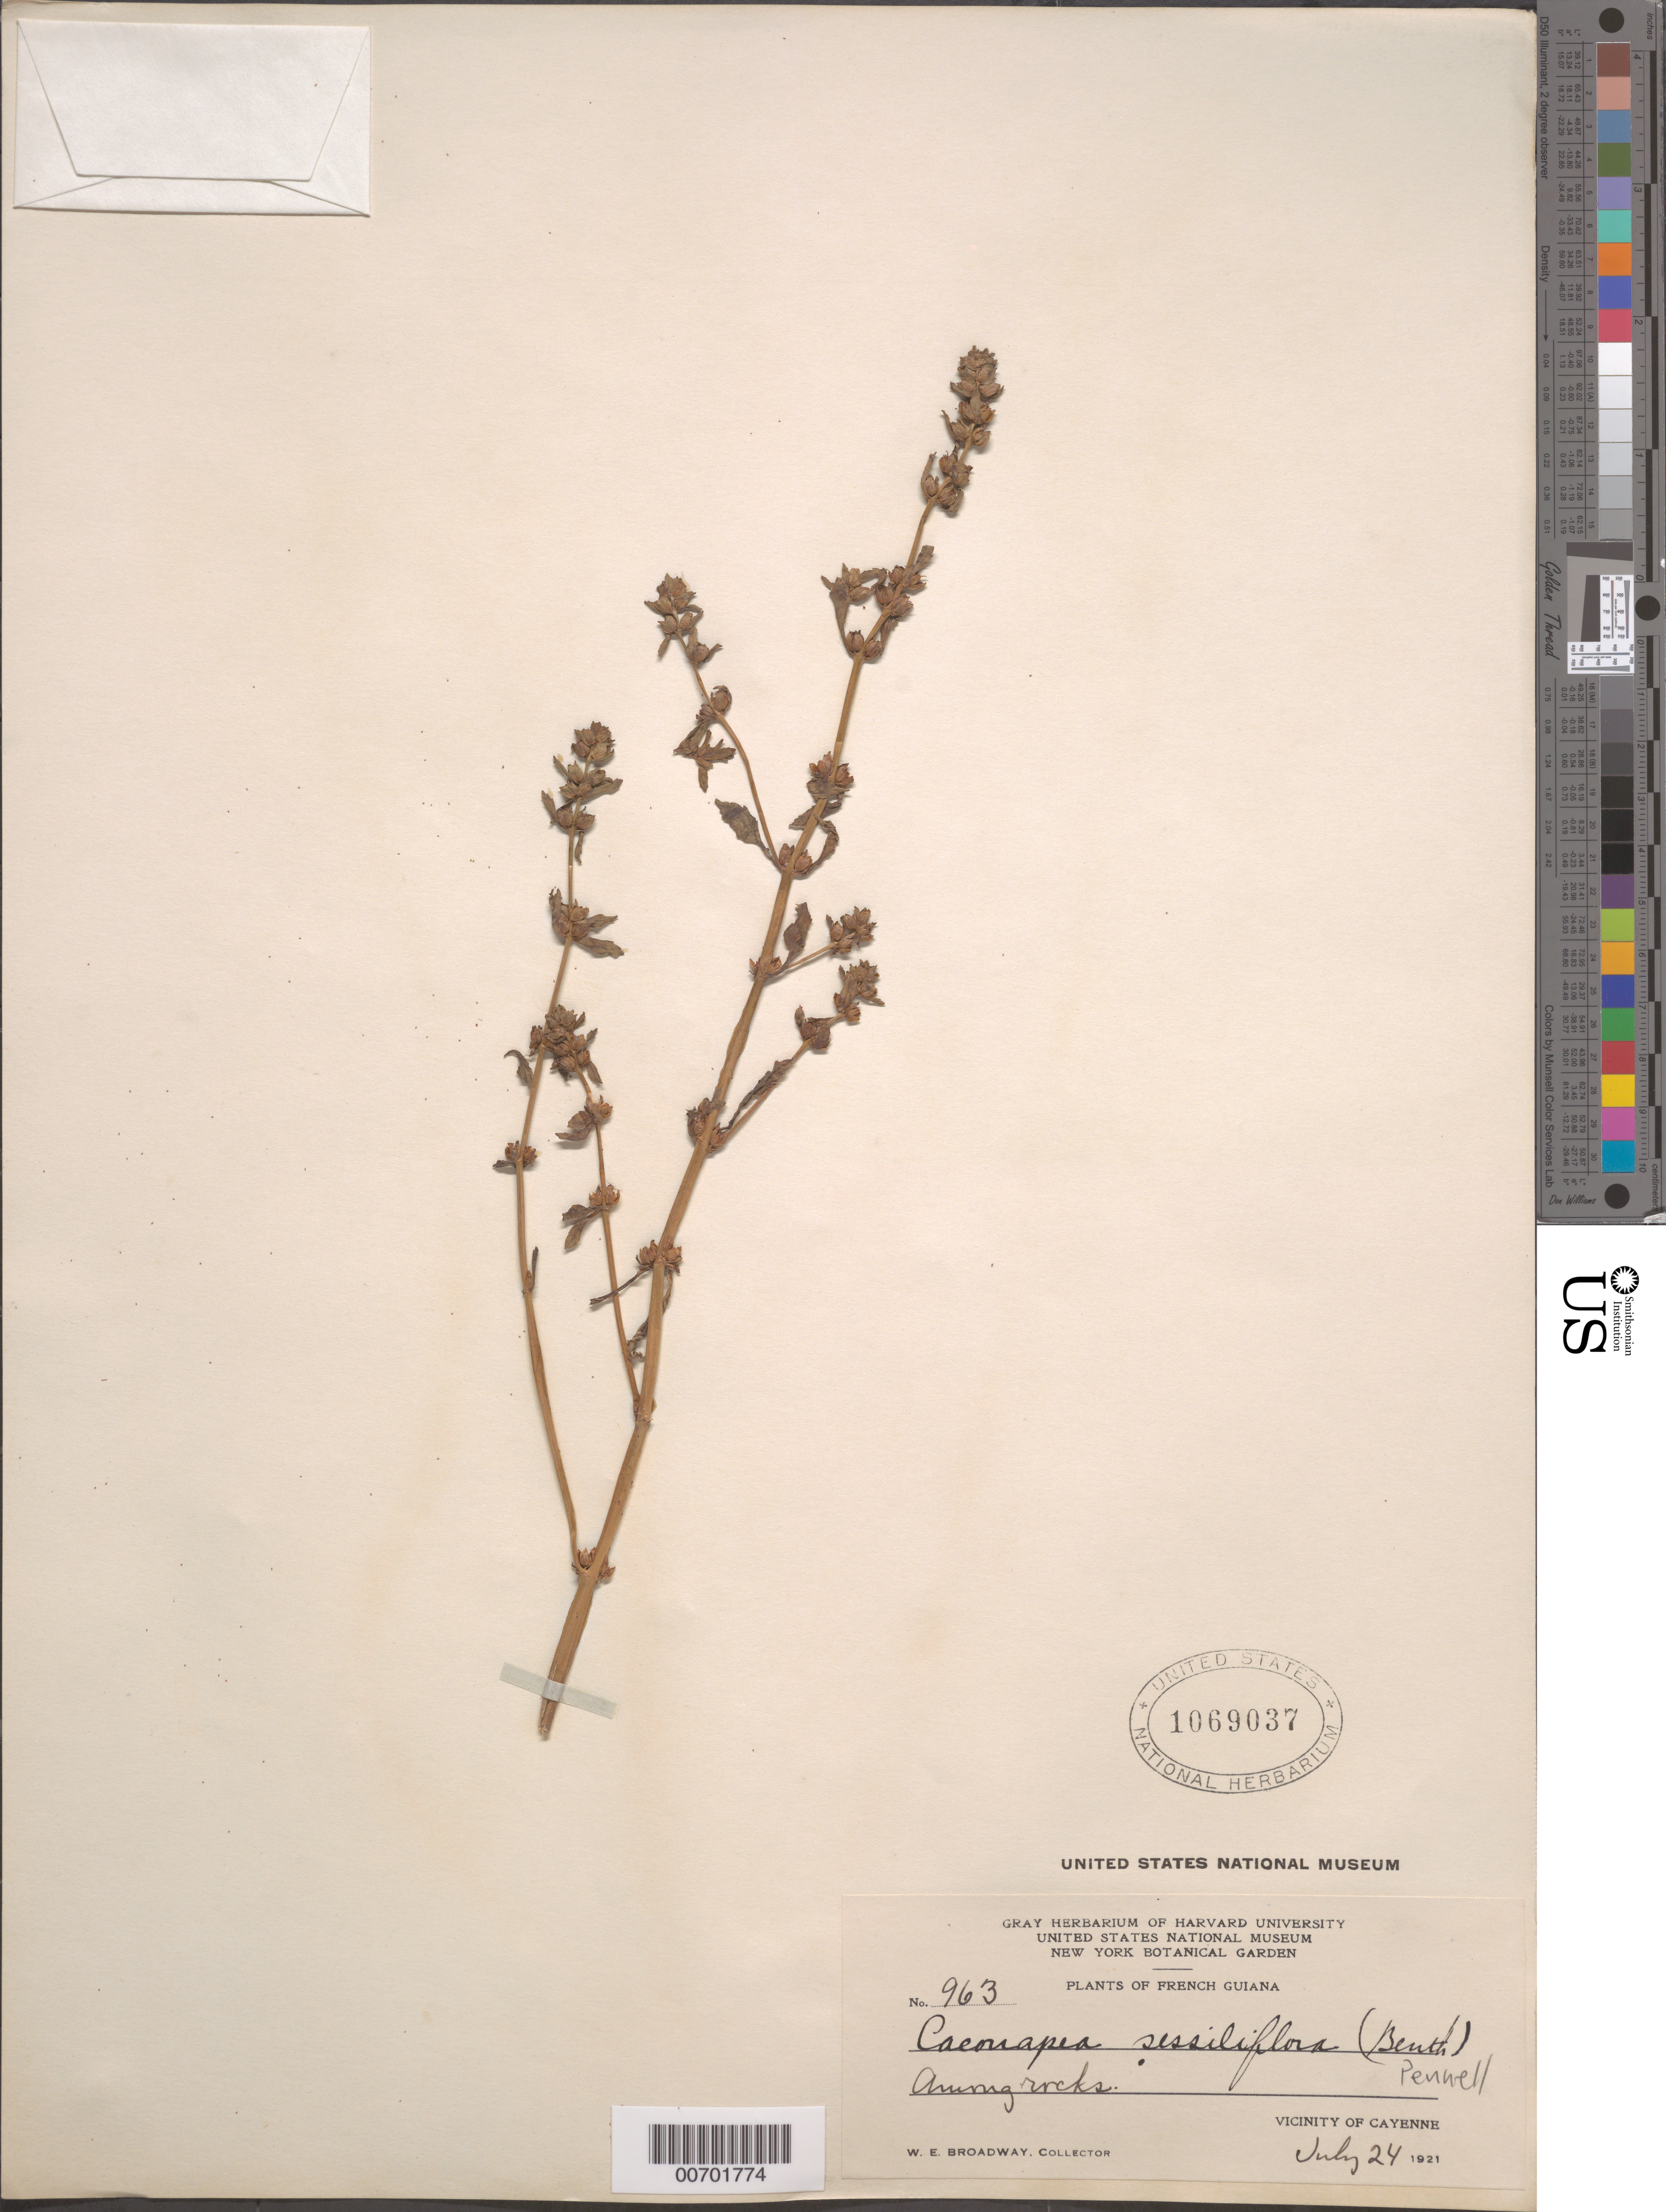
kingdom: Plantae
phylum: Tracheophyta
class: Magnoliopsida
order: Lamiales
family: Plantaginaceae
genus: Caconapea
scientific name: Caconapea sessiliflora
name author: (Benth.)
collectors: W. E. Broadway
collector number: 963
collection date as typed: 24-Jul-21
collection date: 1921-07-24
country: French Guiana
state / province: Cayenne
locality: Cayenne, vic.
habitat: Among rocks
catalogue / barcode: US 1069037